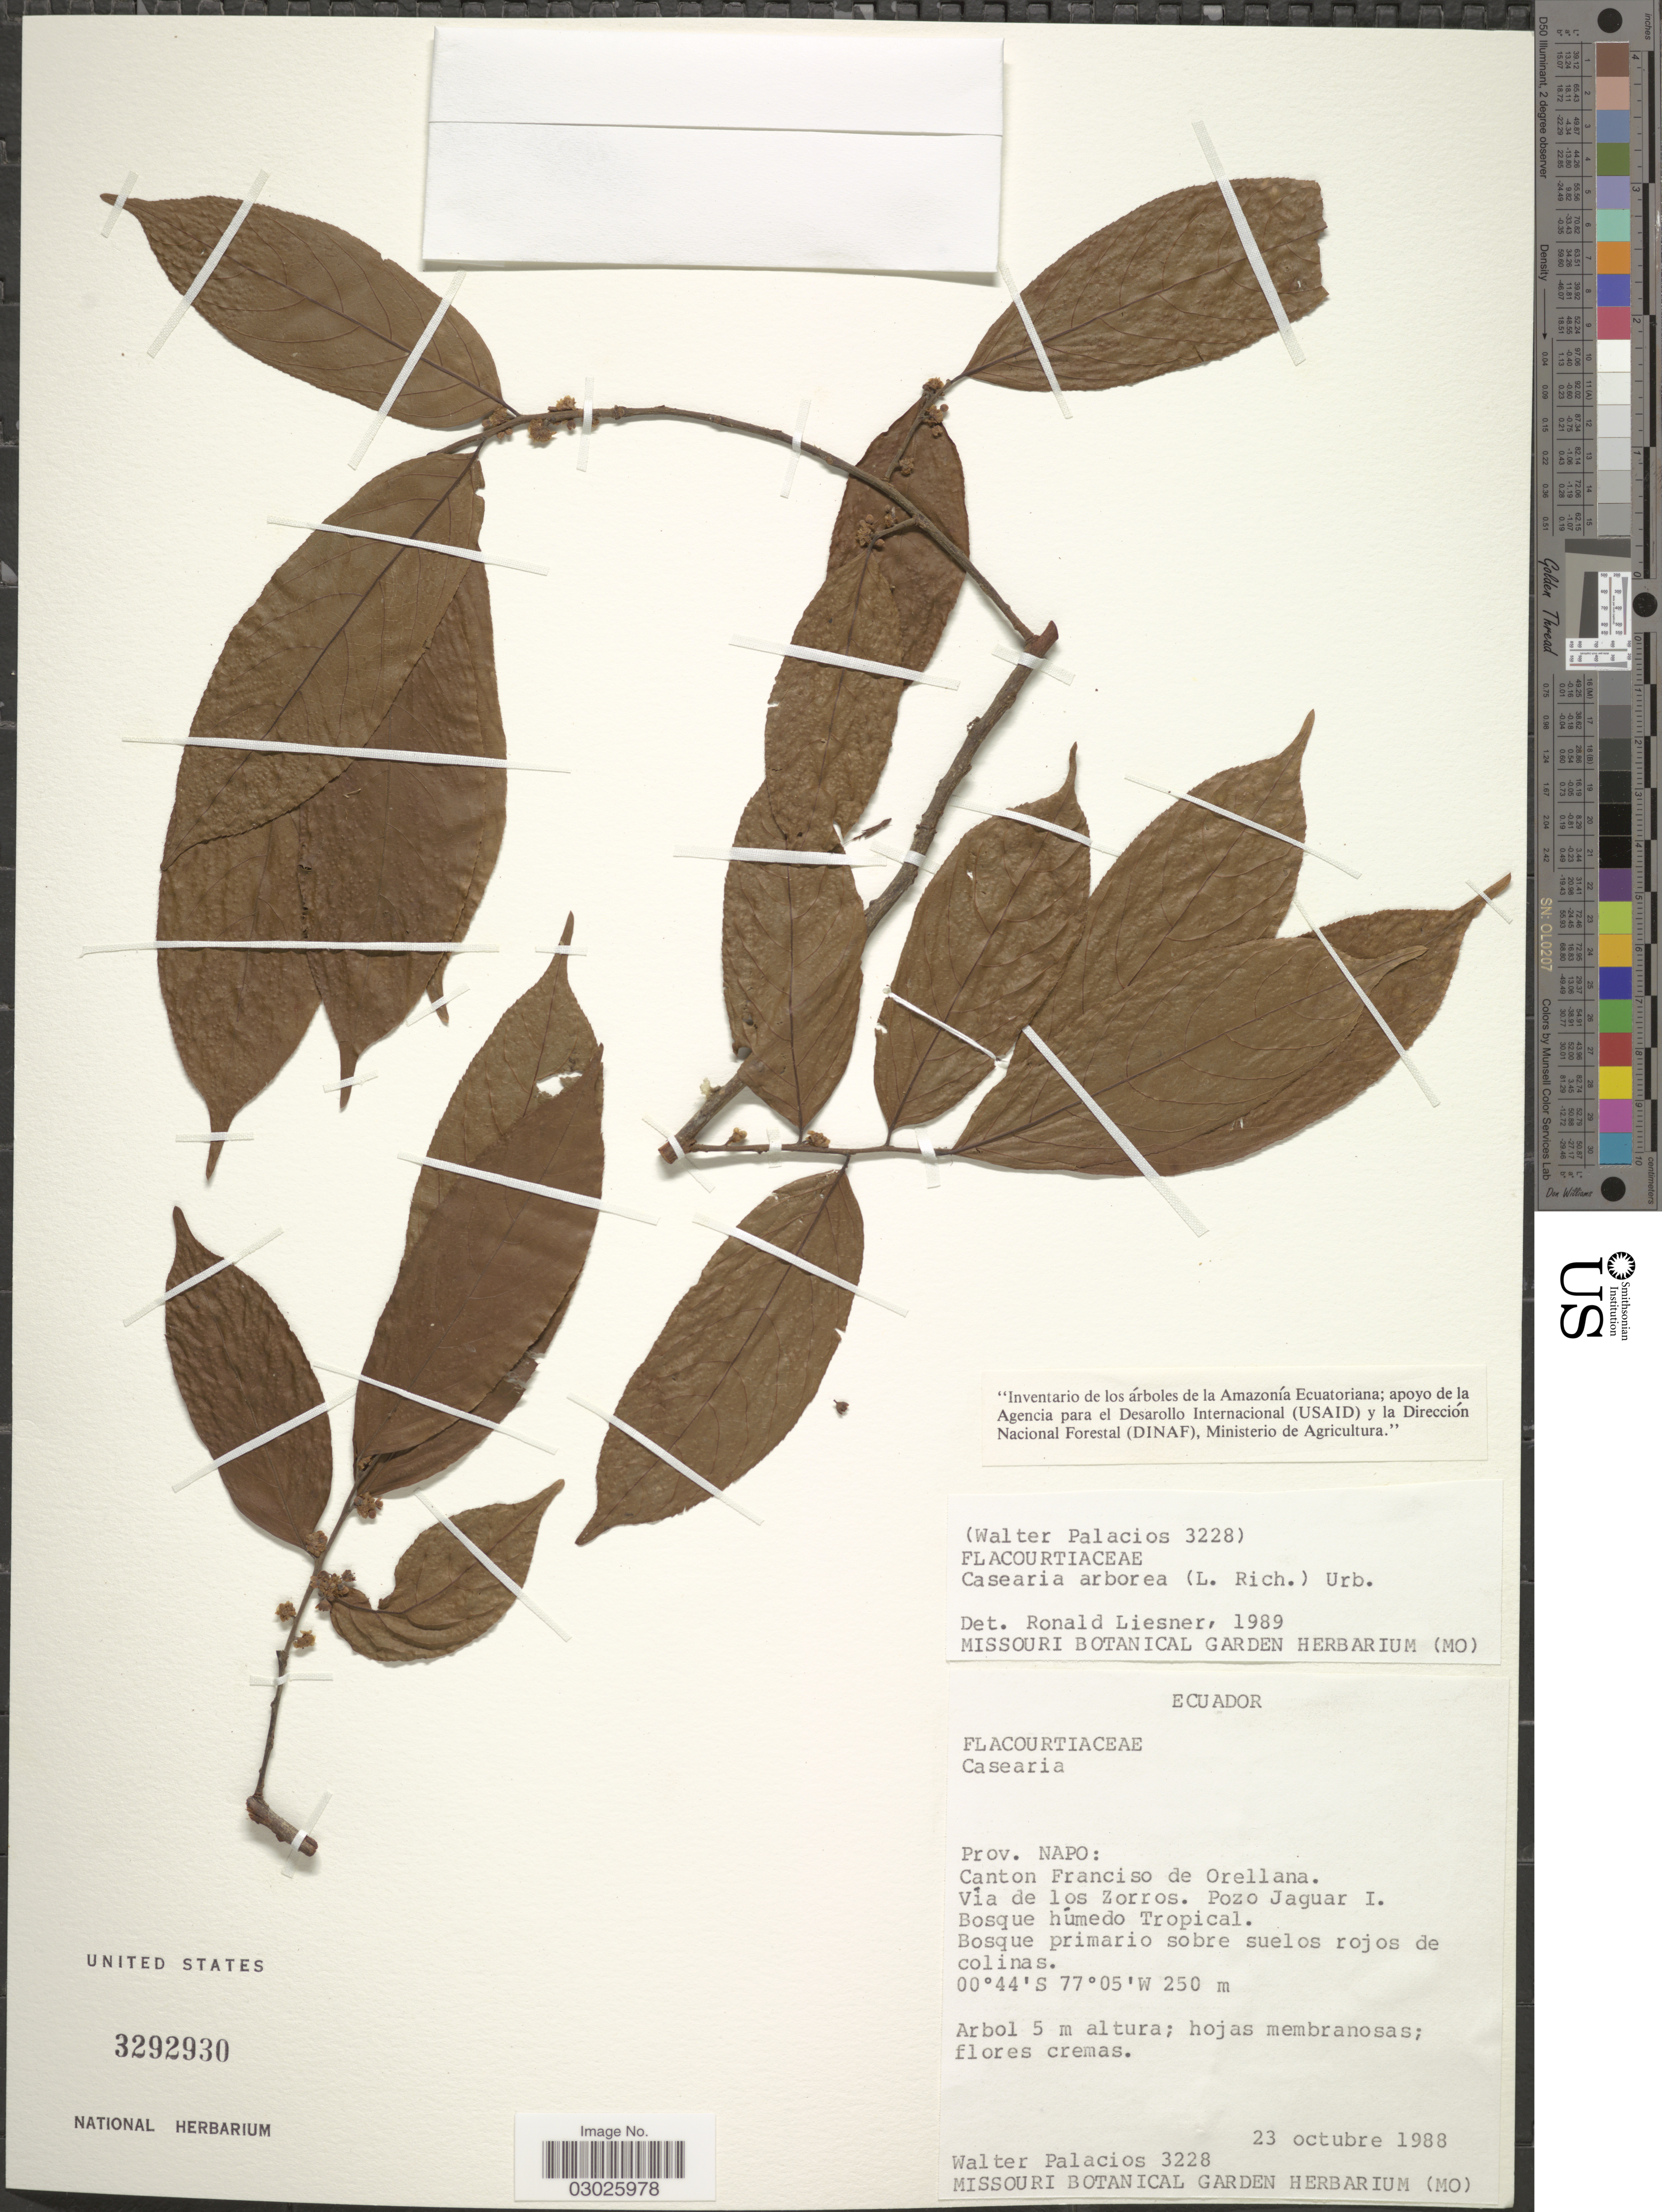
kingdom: Plantae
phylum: Tracheophyta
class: Magnoliopsida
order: Malpighiales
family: Salicaceae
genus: Casearia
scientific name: Casearia arborea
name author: (Rich.) Urb.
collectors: W. Palacios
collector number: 3228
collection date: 1988-10-23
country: Ecuador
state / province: Napo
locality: Canton Fanciso de Orellana. Vía de los Zorros. Pozo Jaguar I.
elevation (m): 250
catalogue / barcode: US 3292930